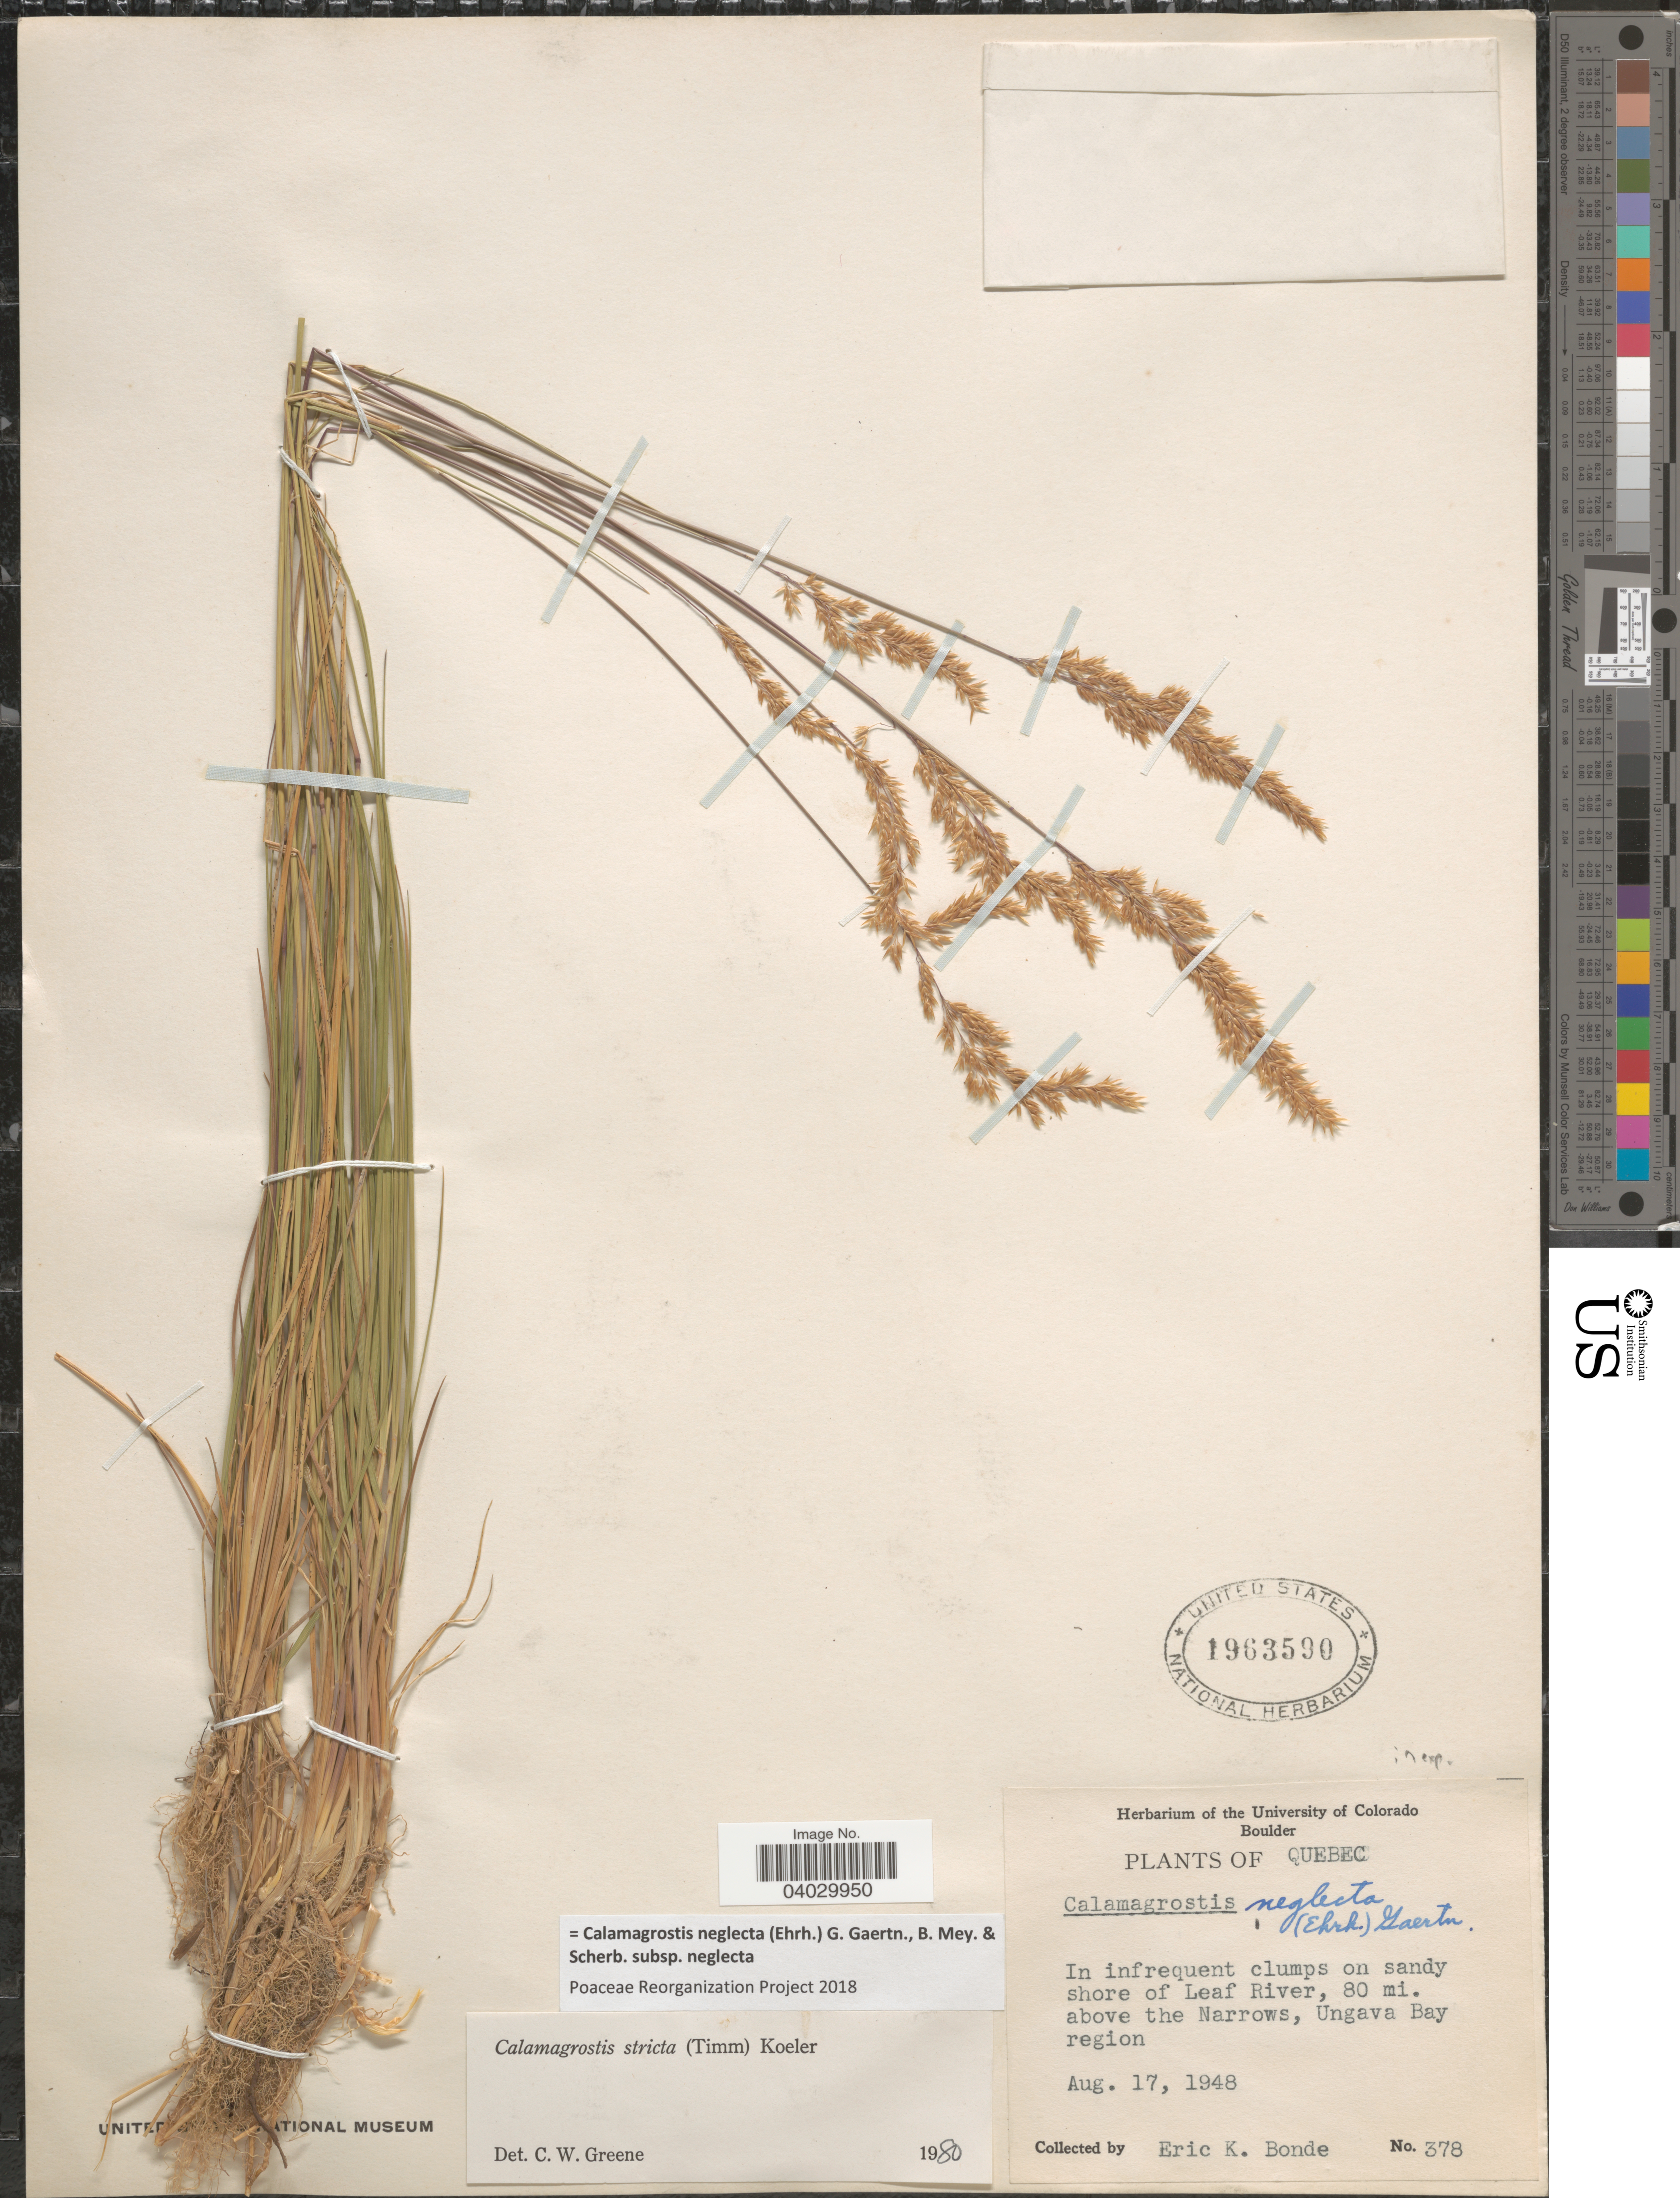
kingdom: Plantae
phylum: Tracheophyta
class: Liliopsida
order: Poales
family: Poaceae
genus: Calamagrostis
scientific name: Calamagrostis neglecta subsp. neglecta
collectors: E. Bonde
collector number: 378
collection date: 1948-08-17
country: Canada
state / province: Quebec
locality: On sandy shore of Leaf River, 80 mi. above the Narrows, Ungava Bay region.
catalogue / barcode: US 1963590